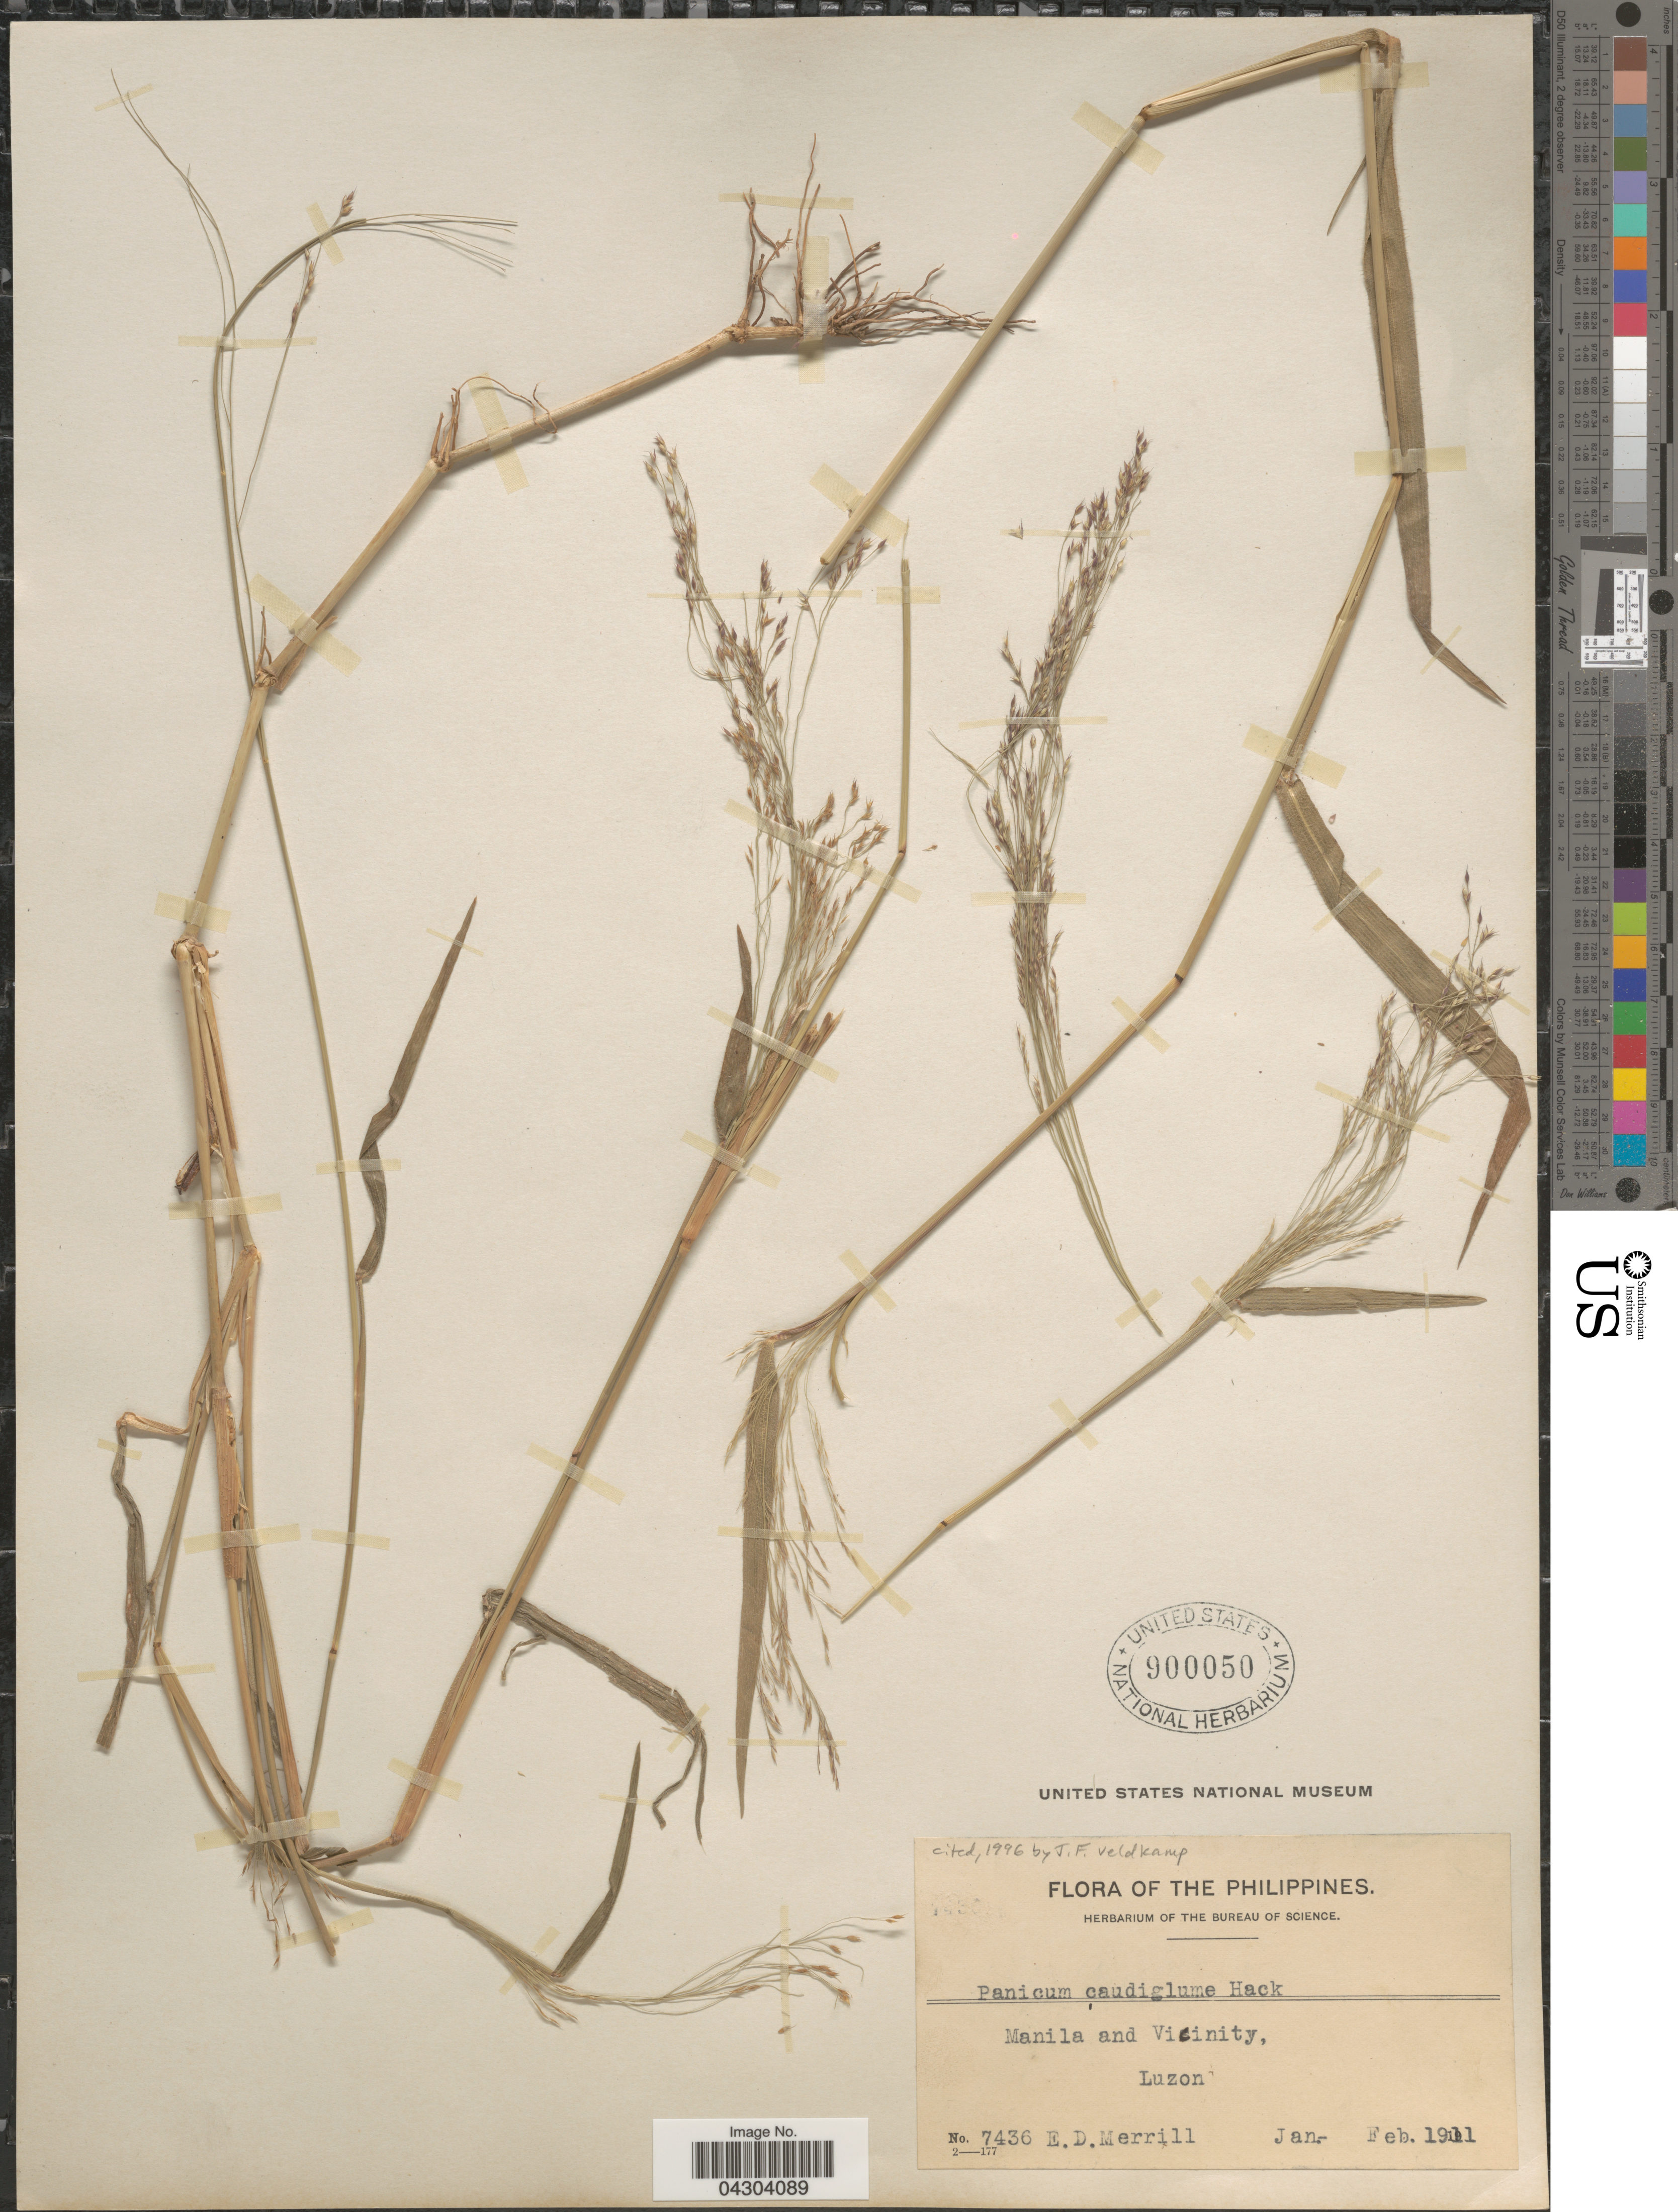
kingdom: Plantae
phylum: Tracheophyta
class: Liliopsida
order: Poales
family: Poaceae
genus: Panicum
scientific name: Panicum caudiglume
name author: Hack.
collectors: E. D. Merrill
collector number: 7436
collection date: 1911-01/1911-02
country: Philippines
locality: Manila and Vicinity, Luzon.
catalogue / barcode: US 900050